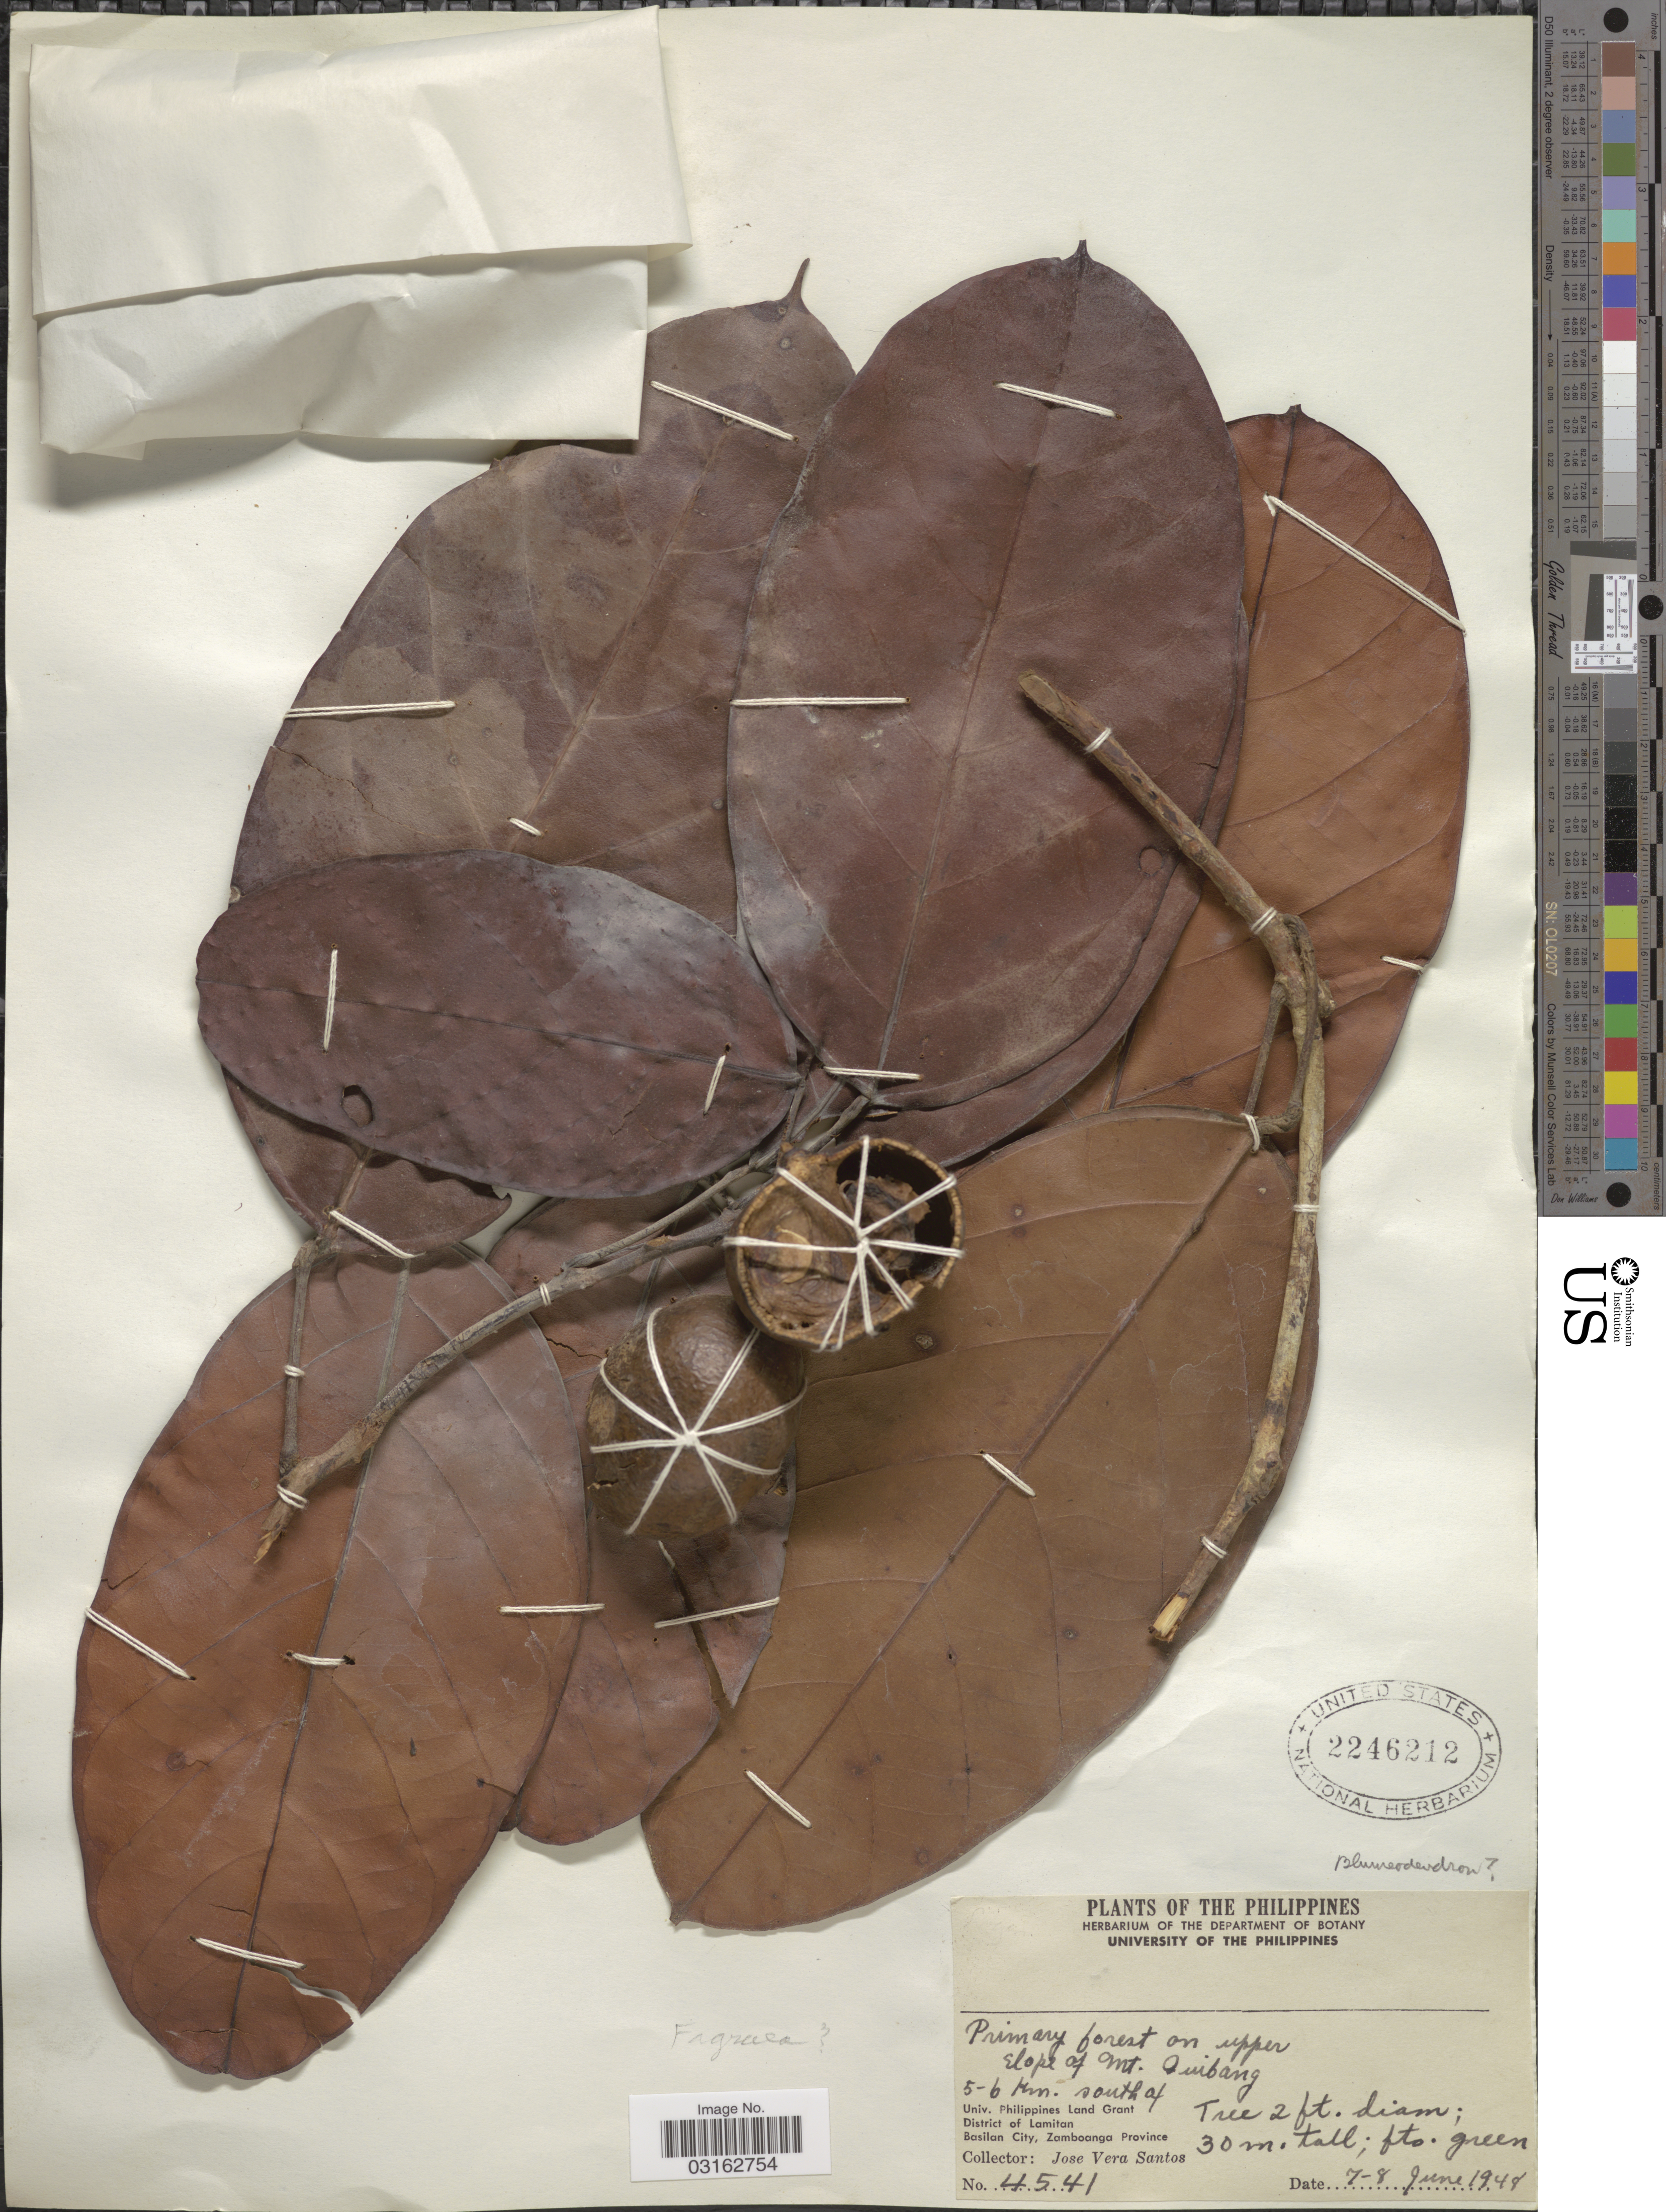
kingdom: Plantae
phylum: Tracheophyta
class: Magnoliopsida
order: Gentianales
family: Gentianaceae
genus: Fagraea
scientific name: Fagraea sp.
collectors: J. V. Santos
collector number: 4541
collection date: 1948-06-07/1948-06-08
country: Philippines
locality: Primary forest on upper slope of Mt. Quibang, 5-6 Km. south of Univ. Philippines Land Grant, District of Lamitan, Basilan City, Zamboanga Province.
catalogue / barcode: US 2246212